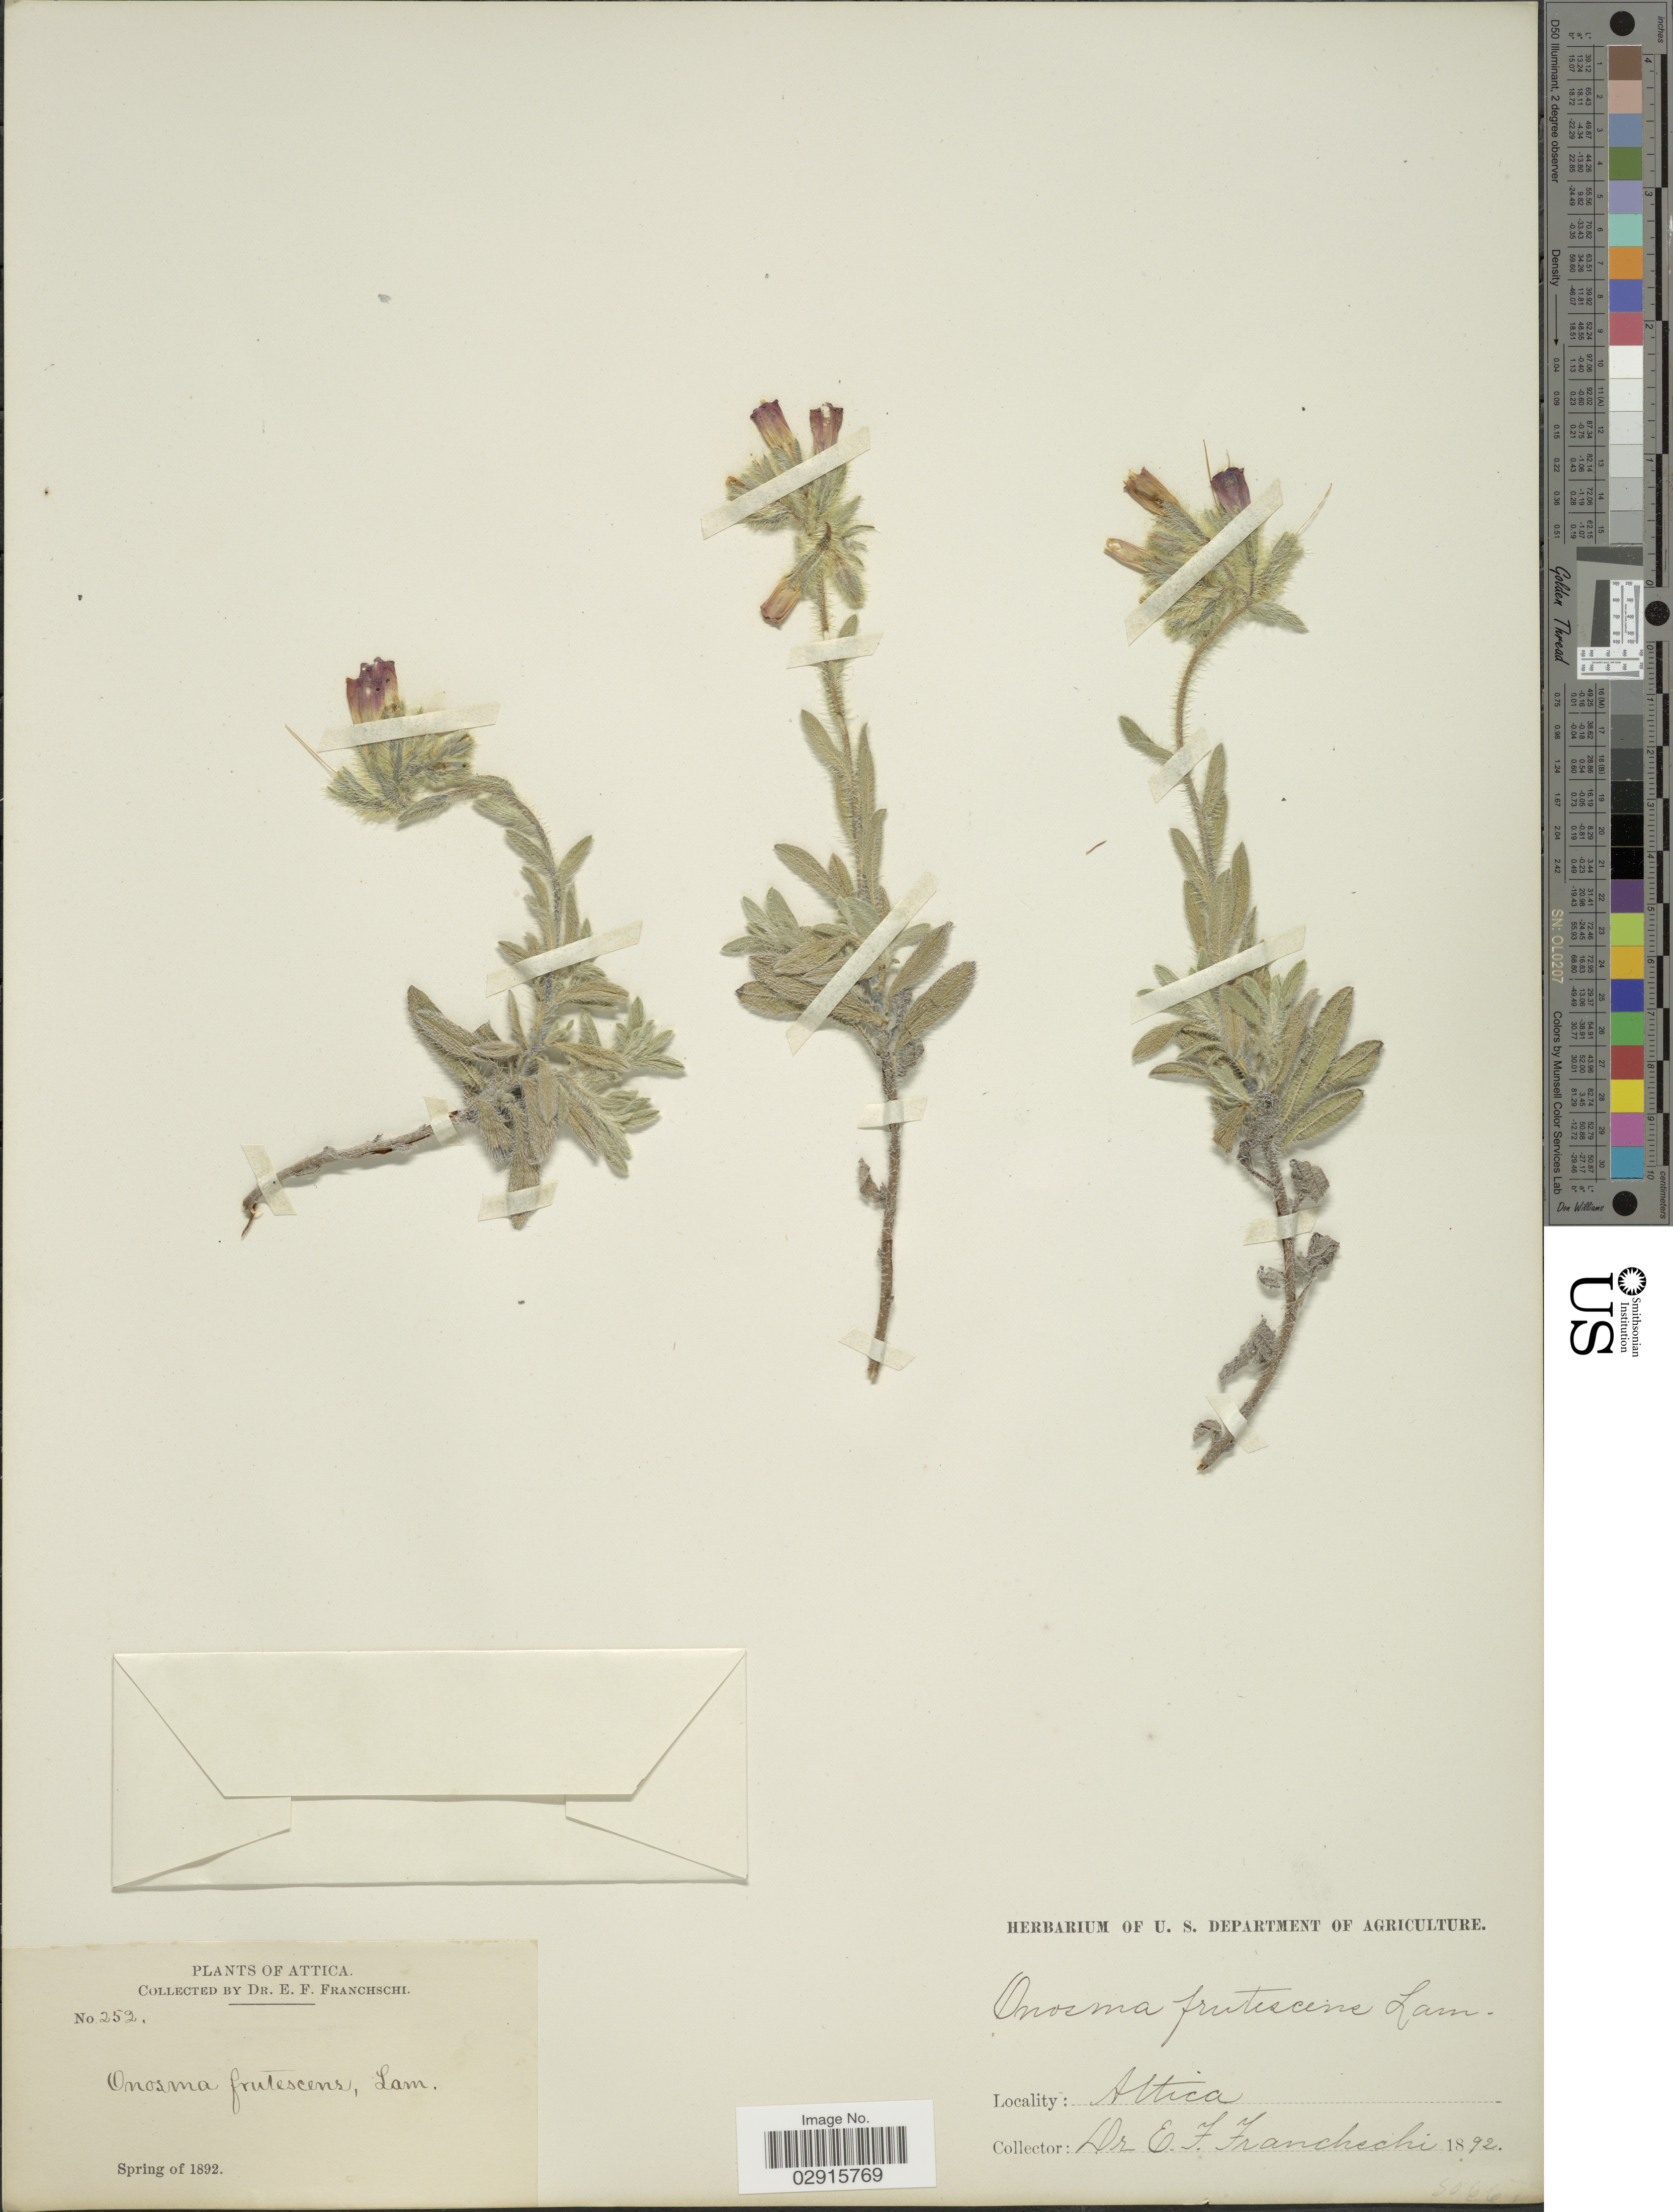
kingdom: Plantae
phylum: Tracheophyta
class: Magnoliopsida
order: Boraginales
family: Boraginaceae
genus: Onosma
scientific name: Onosma frutescens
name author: Lam.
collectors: E. Franchschi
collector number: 252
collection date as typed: Spring of 1892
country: Greece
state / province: Attica